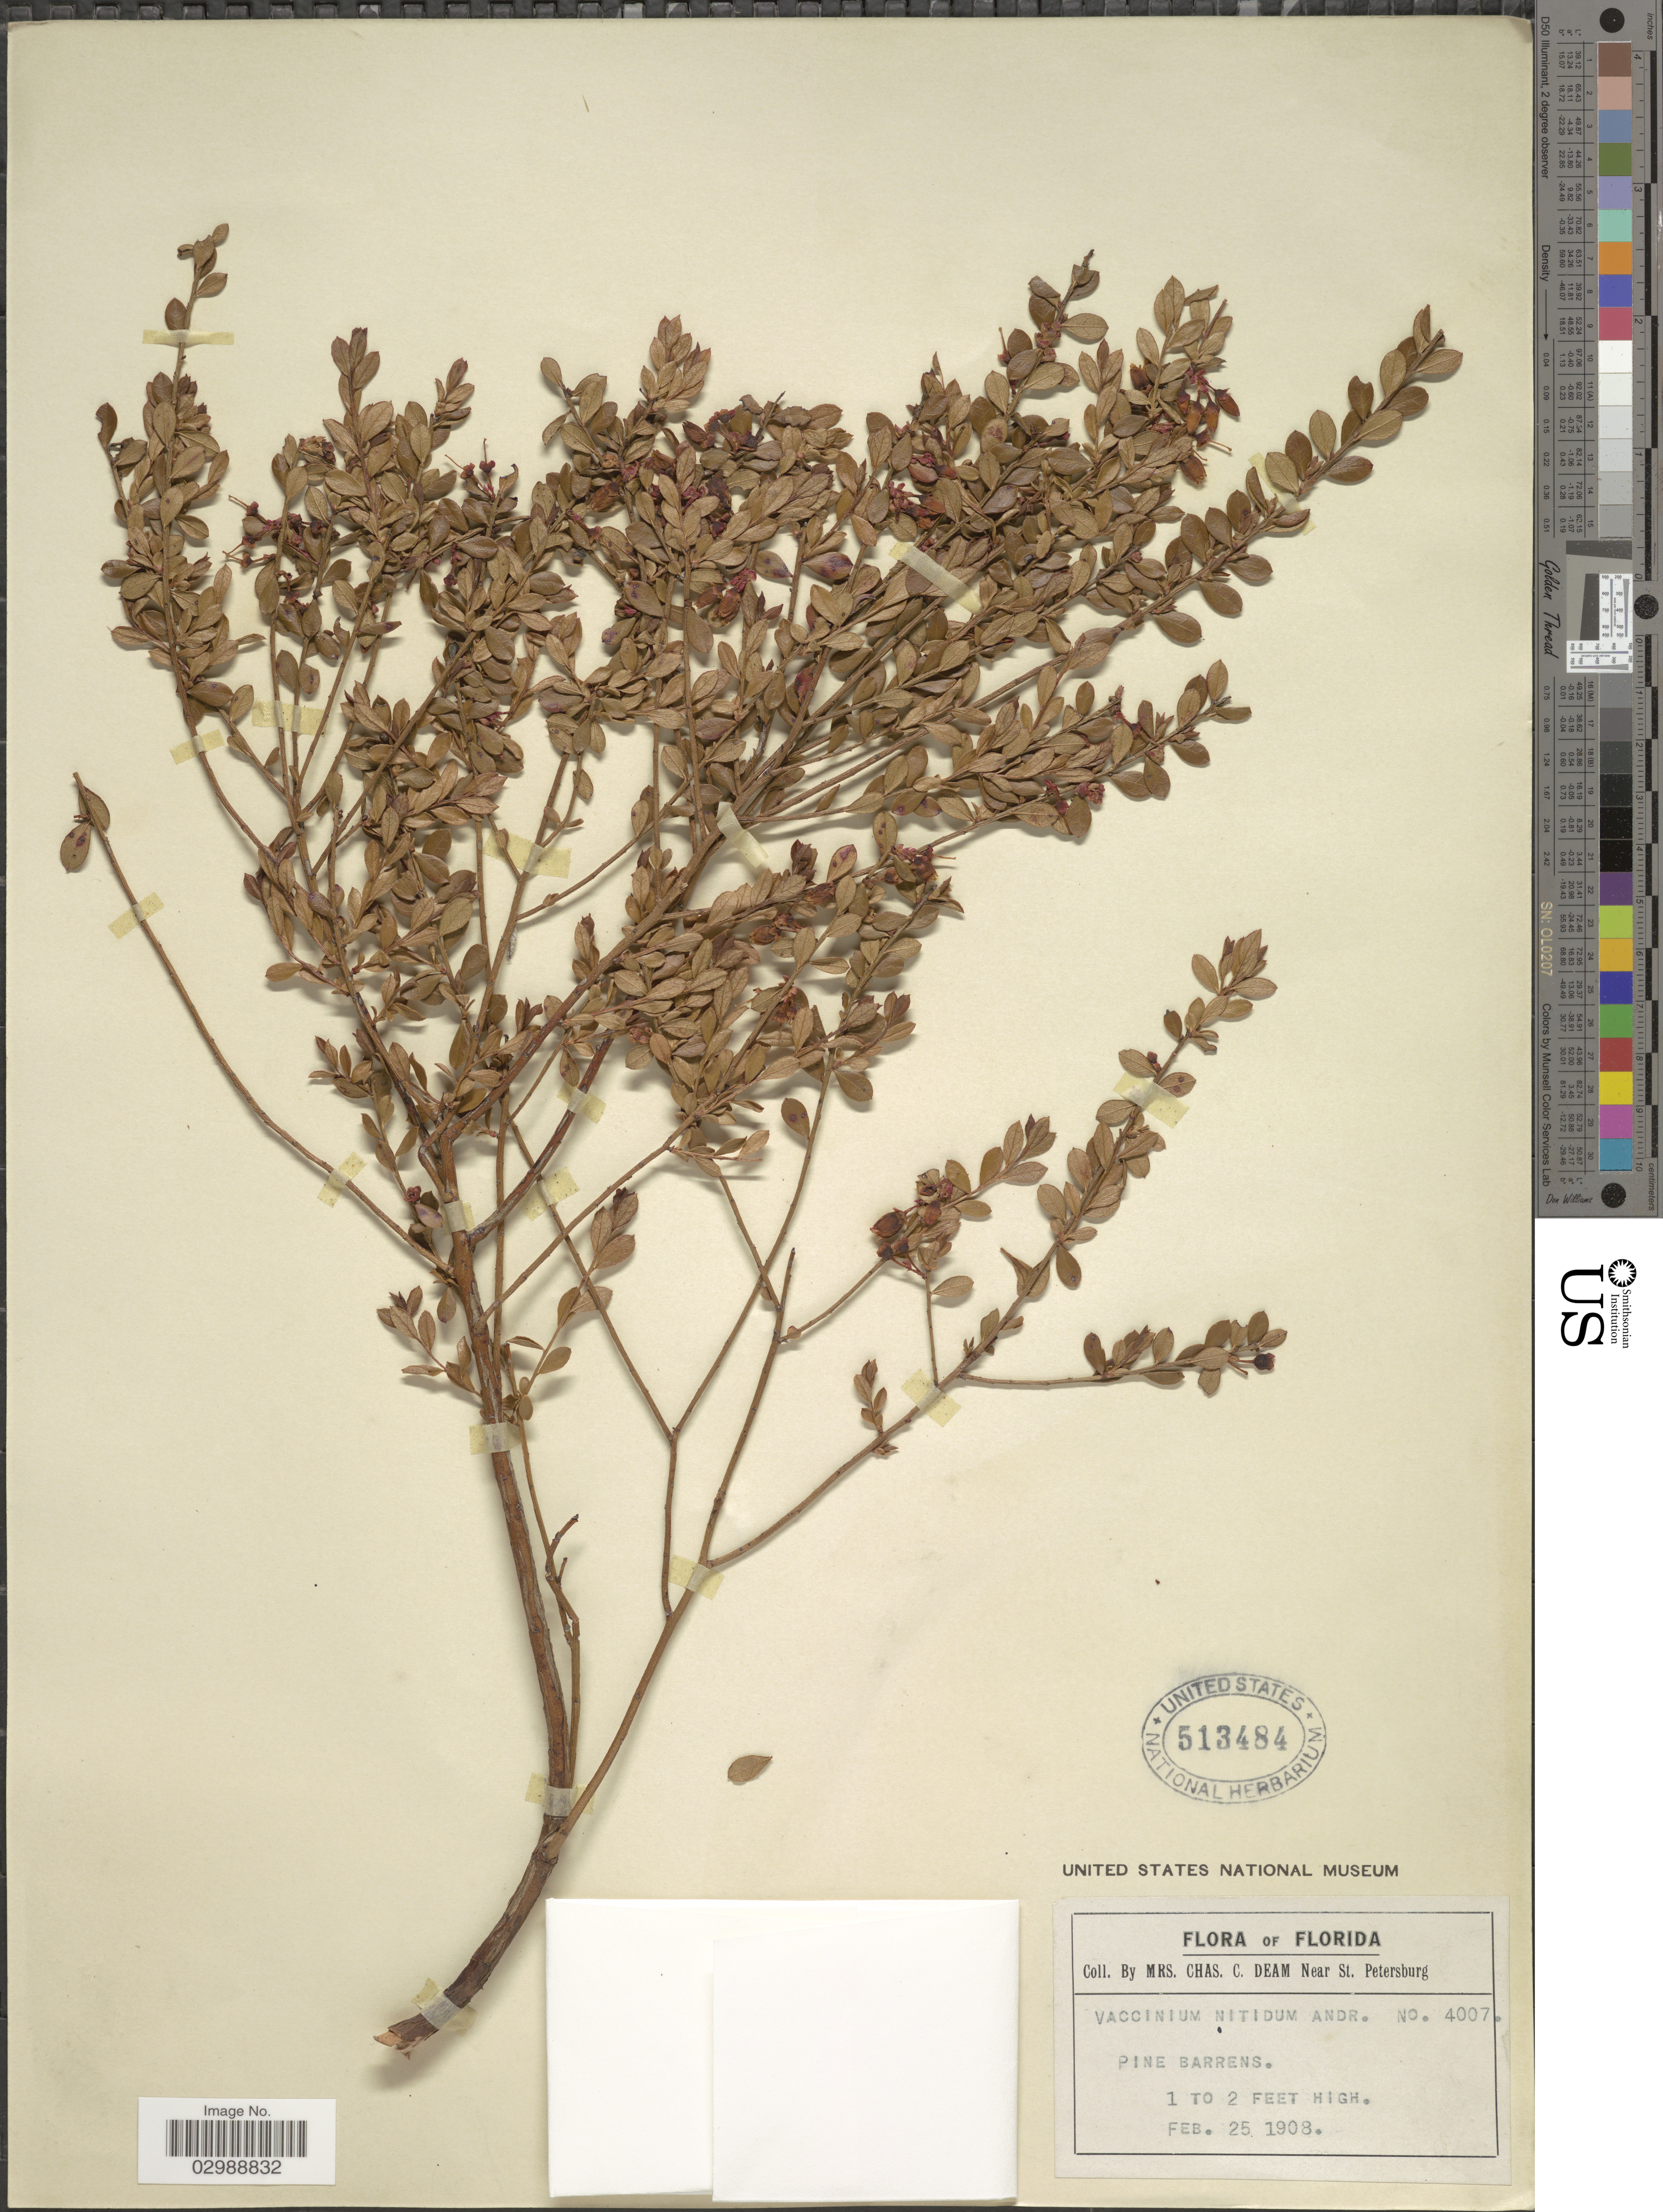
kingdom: Plantae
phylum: Tracheophyta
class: Magnoliopsida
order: Ericales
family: Ericaceae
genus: Vaccinium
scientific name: Vaccinium nitidum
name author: Andrews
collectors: C. Deam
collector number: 4007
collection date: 1908-02-25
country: United States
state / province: Florida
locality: Near St. Petersburg.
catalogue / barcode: US 513484